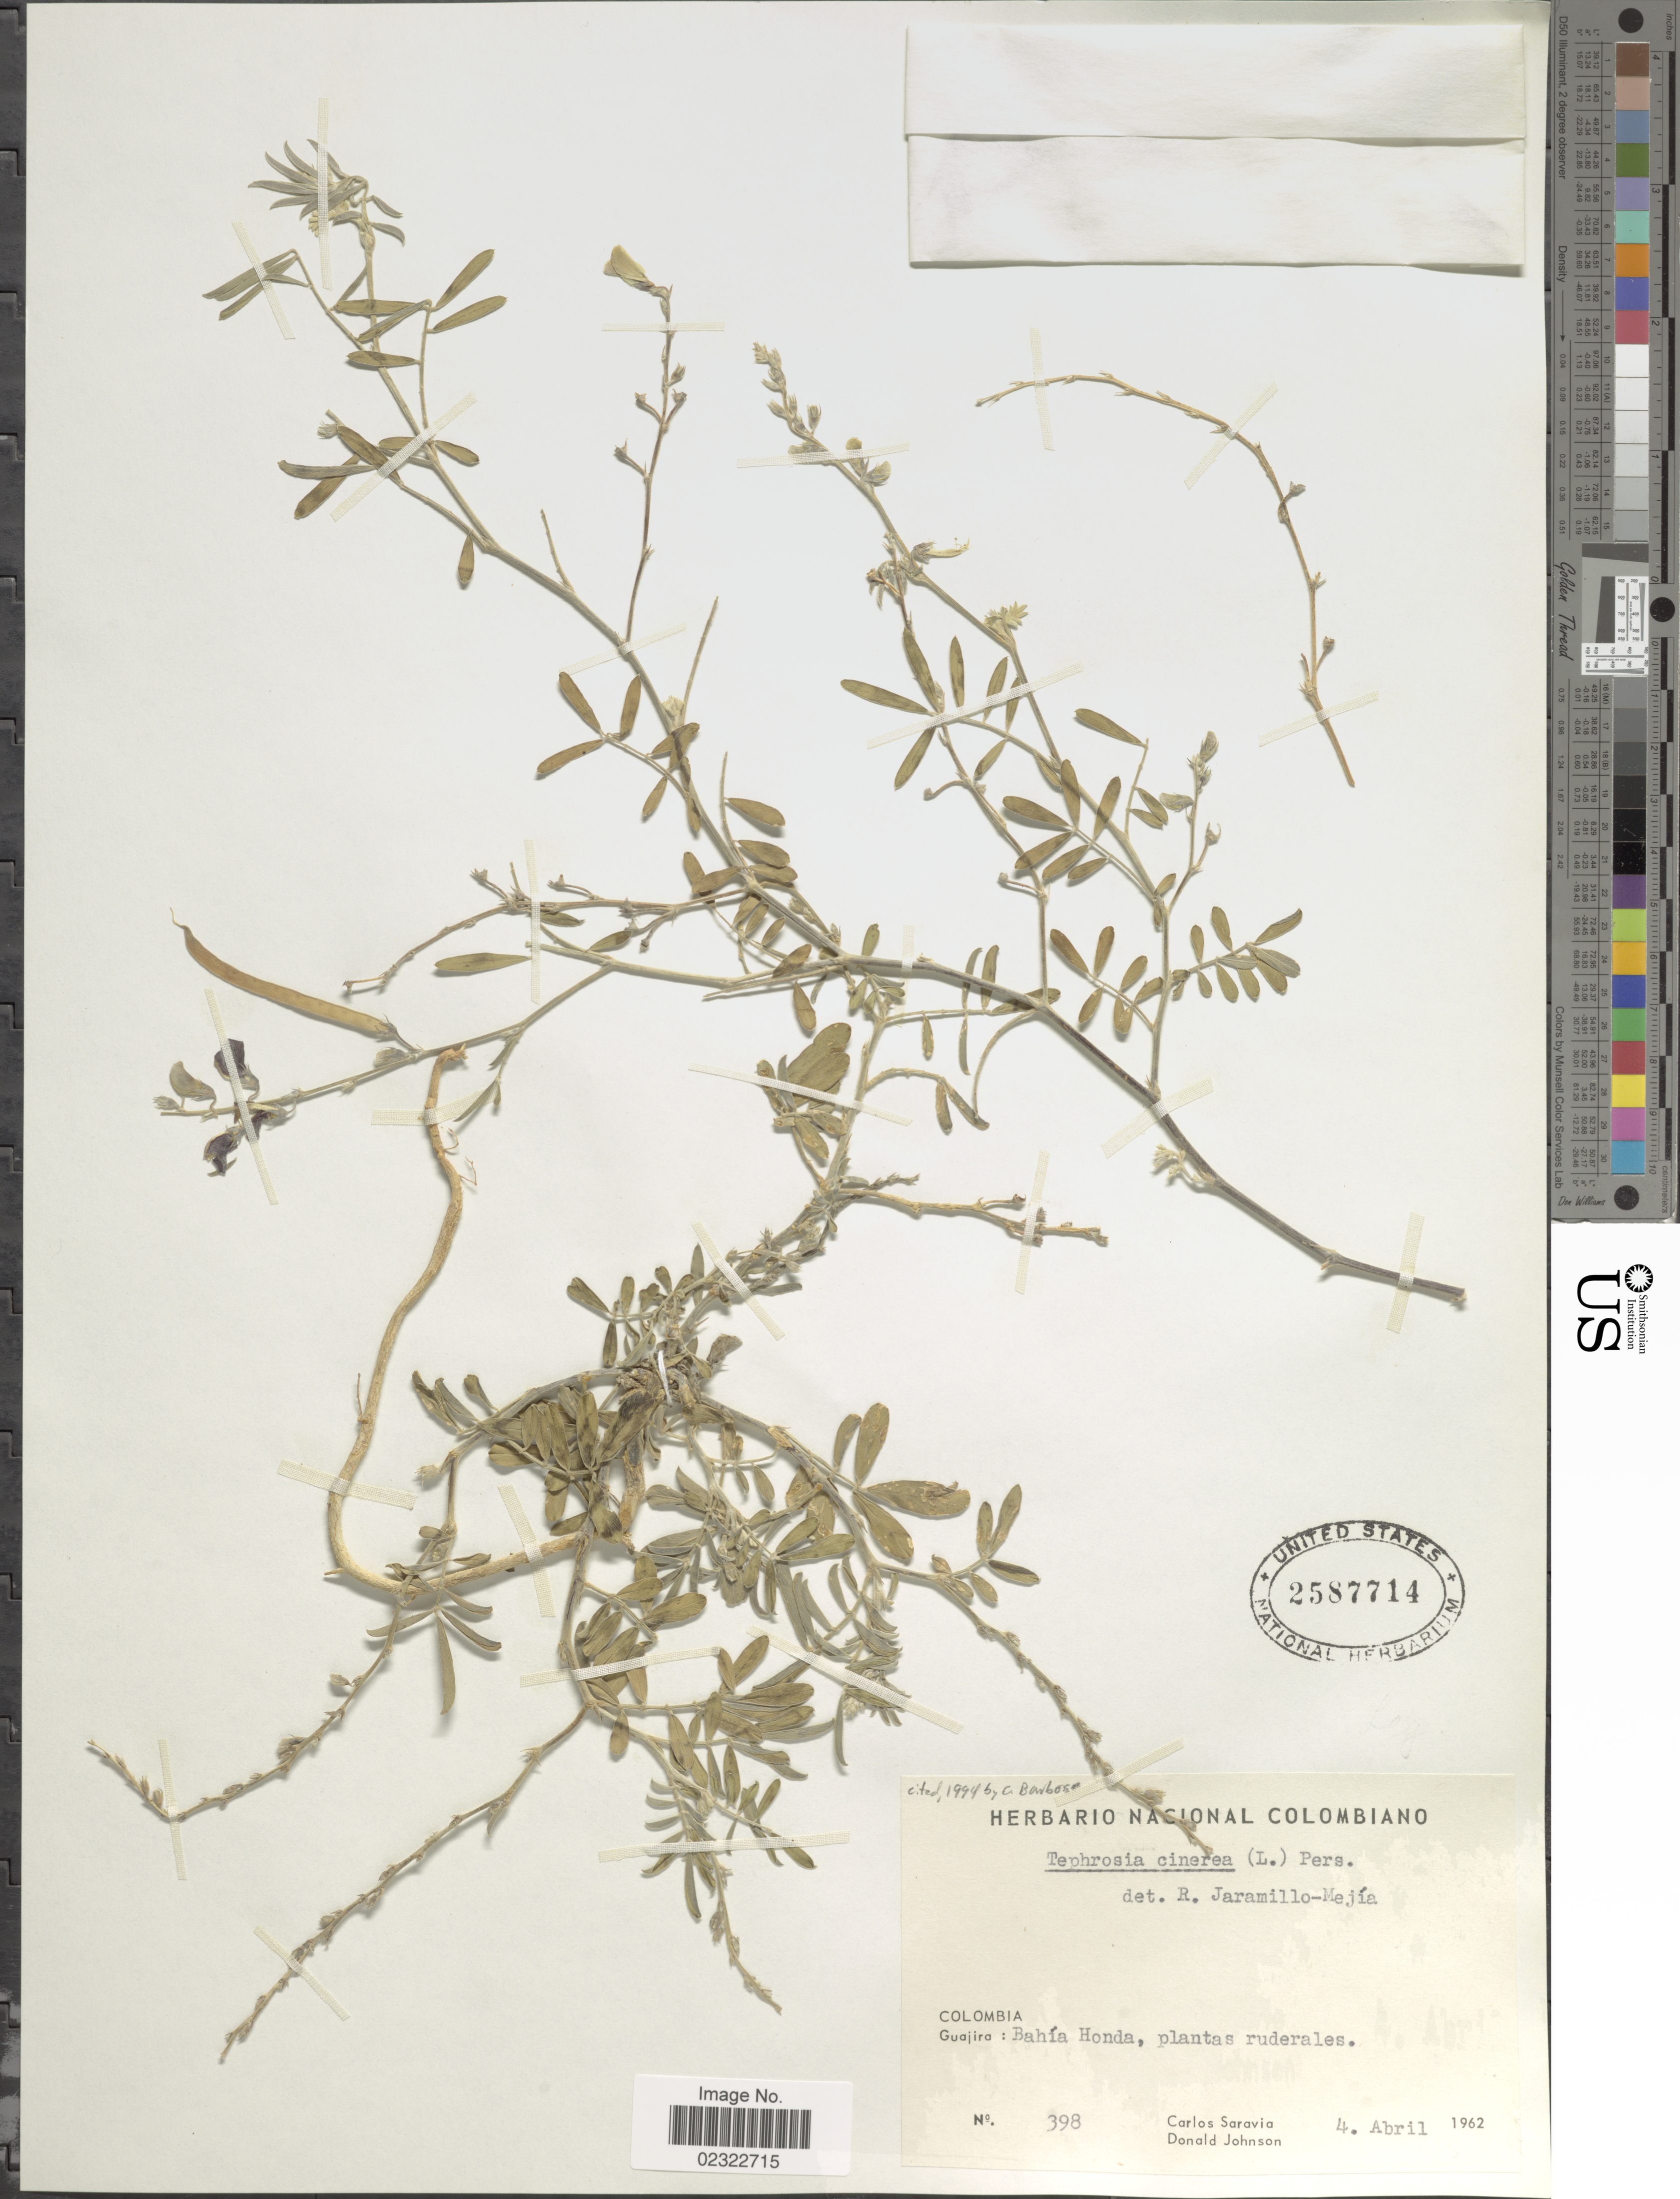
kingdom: Plantae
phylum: Tracheophyta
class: Magnoliopsida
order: Fabales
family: Fabaceae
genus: Tephrosia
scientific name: Tephrosia cinerea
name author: (L.) Pers.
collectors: C. Saravia & D. Johnson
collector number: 398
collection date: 1962-04-04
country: Colombia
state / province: La Guajira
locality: Guajira: Bahia Honda, plantas ruderales.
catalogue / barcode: US 2587714